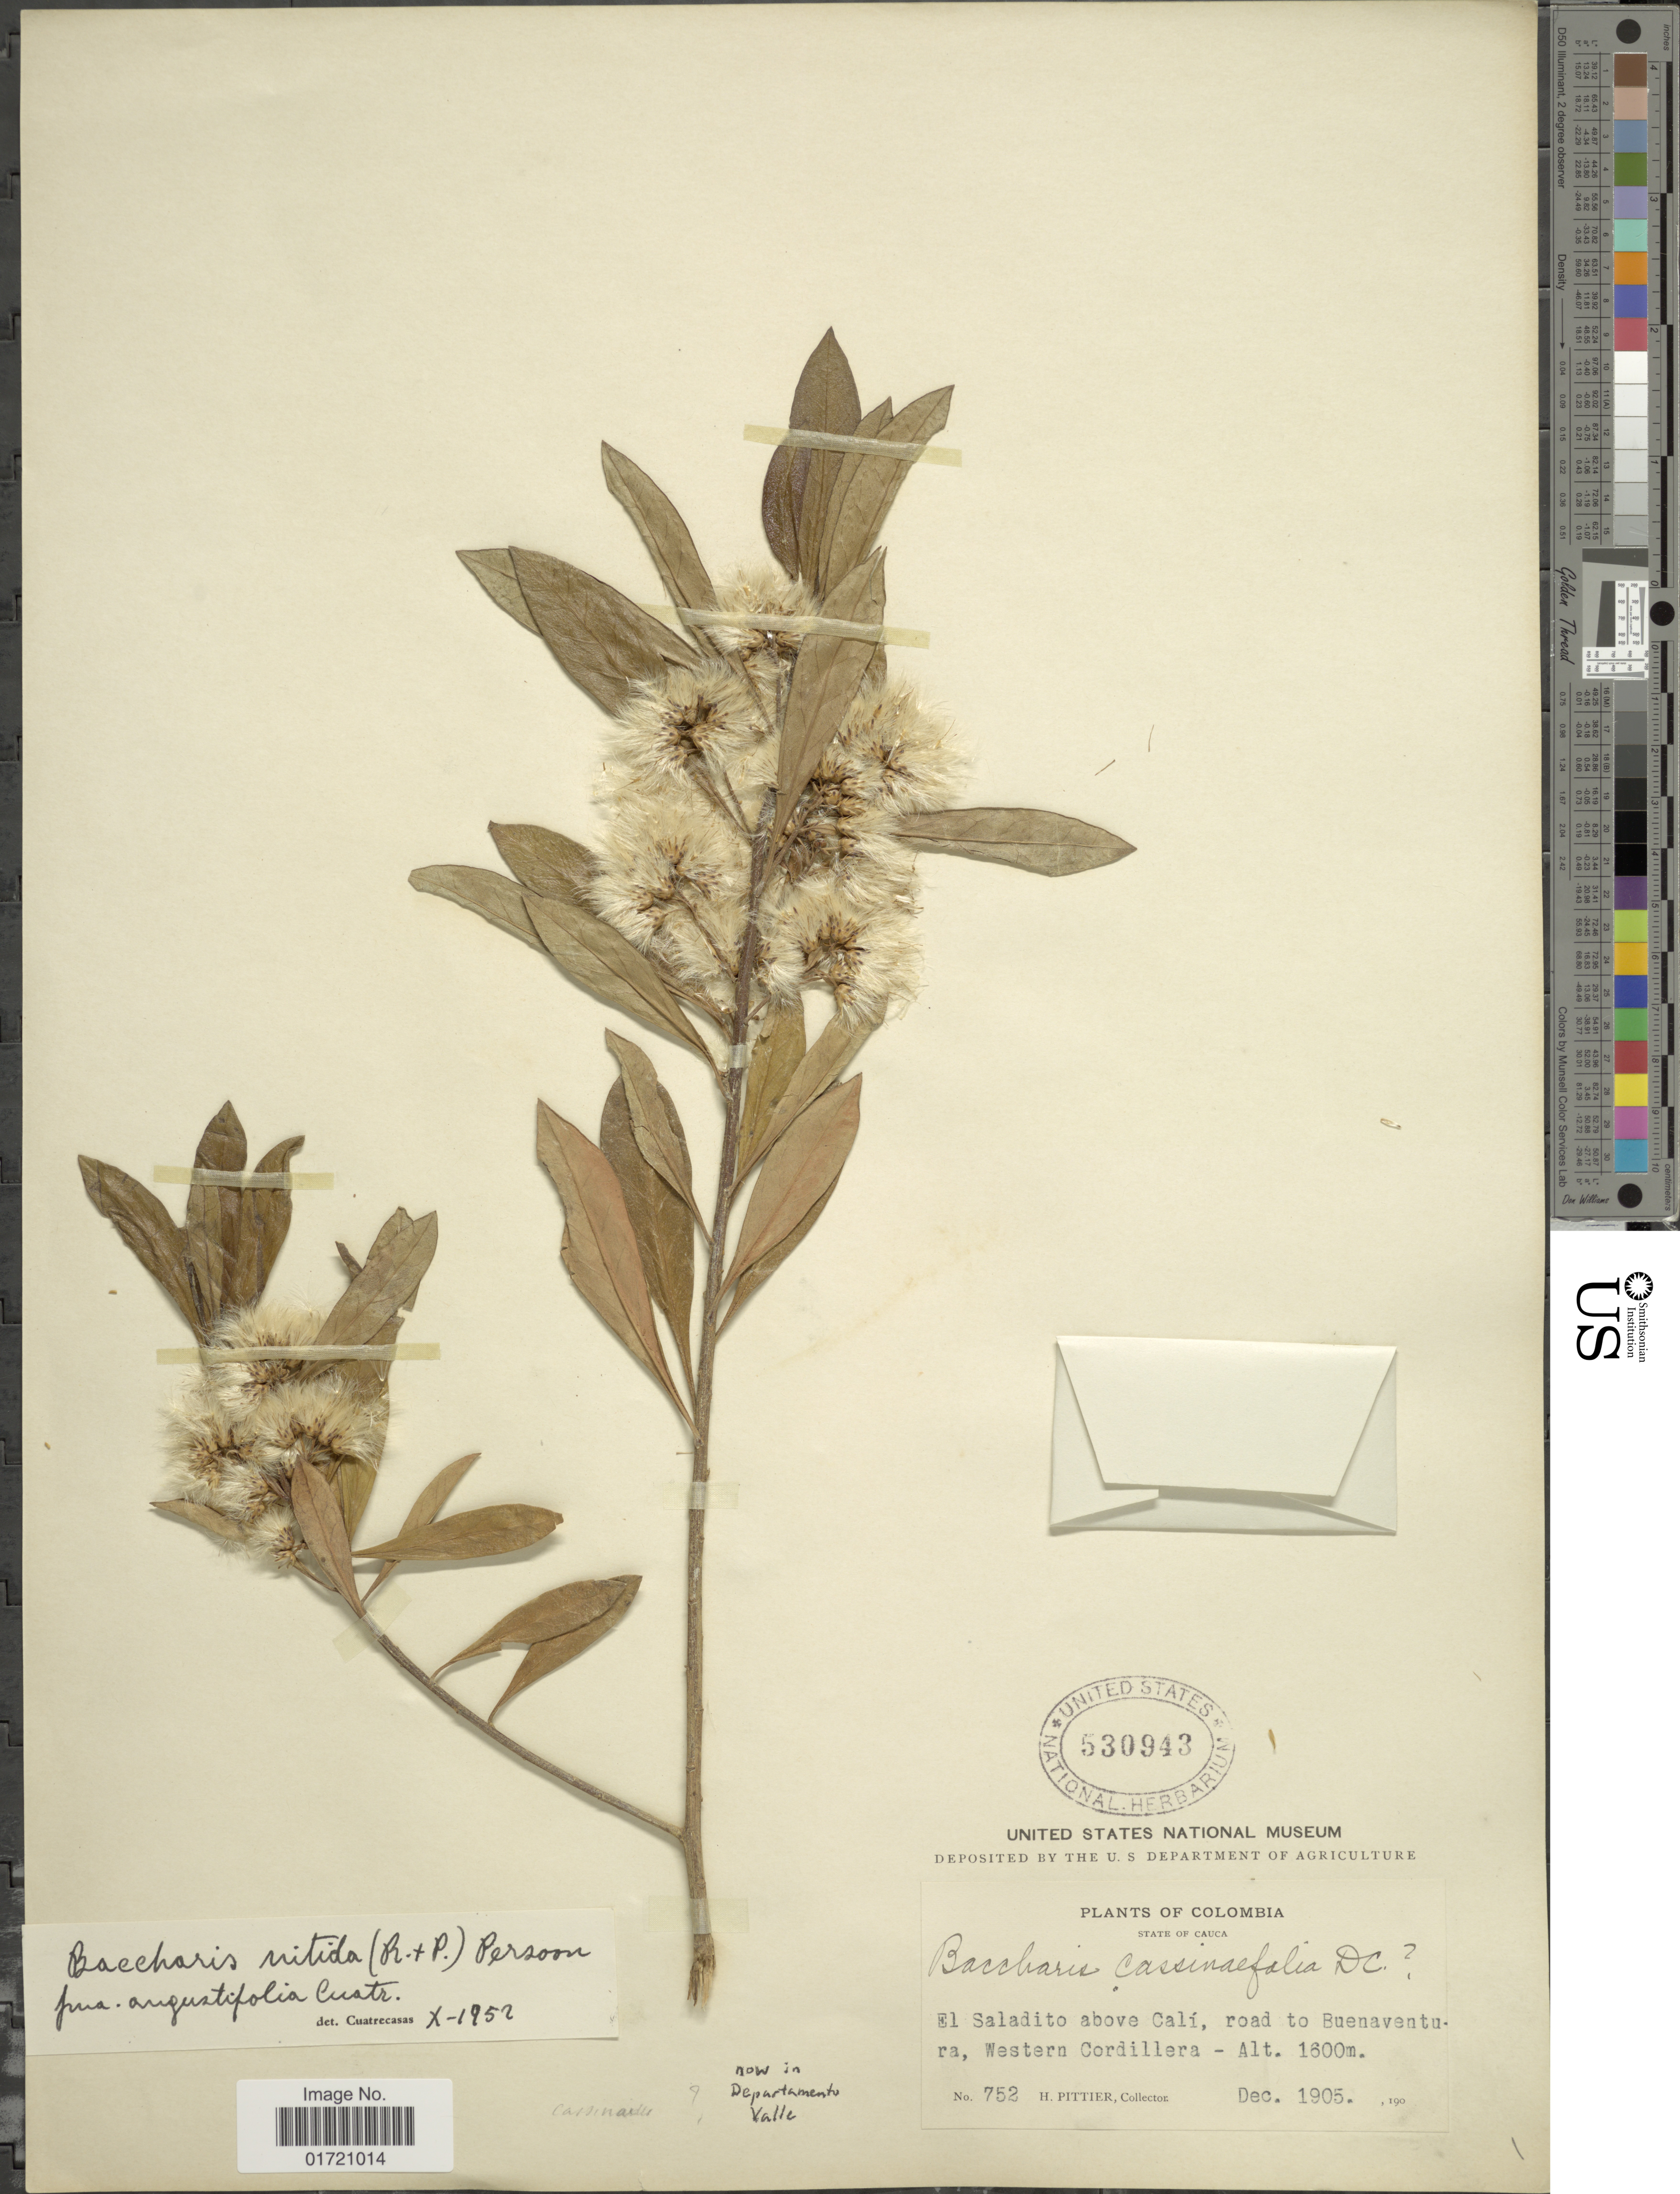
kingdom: Plantae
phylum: Tracheophyta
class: Magnoliopsida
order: Asterales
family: Asteraceae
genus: Baccharis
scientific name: Baccharis nitida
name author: (Ruiz & Pav.) Pers.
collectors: H. F. Pittier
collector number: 752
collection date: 1905-12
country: Colombia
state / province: Cauca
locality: State of Cauca. El Saladito above Cali, road to Buenaventura, Western Cordillera.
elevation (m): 1600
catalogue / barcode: US 530943